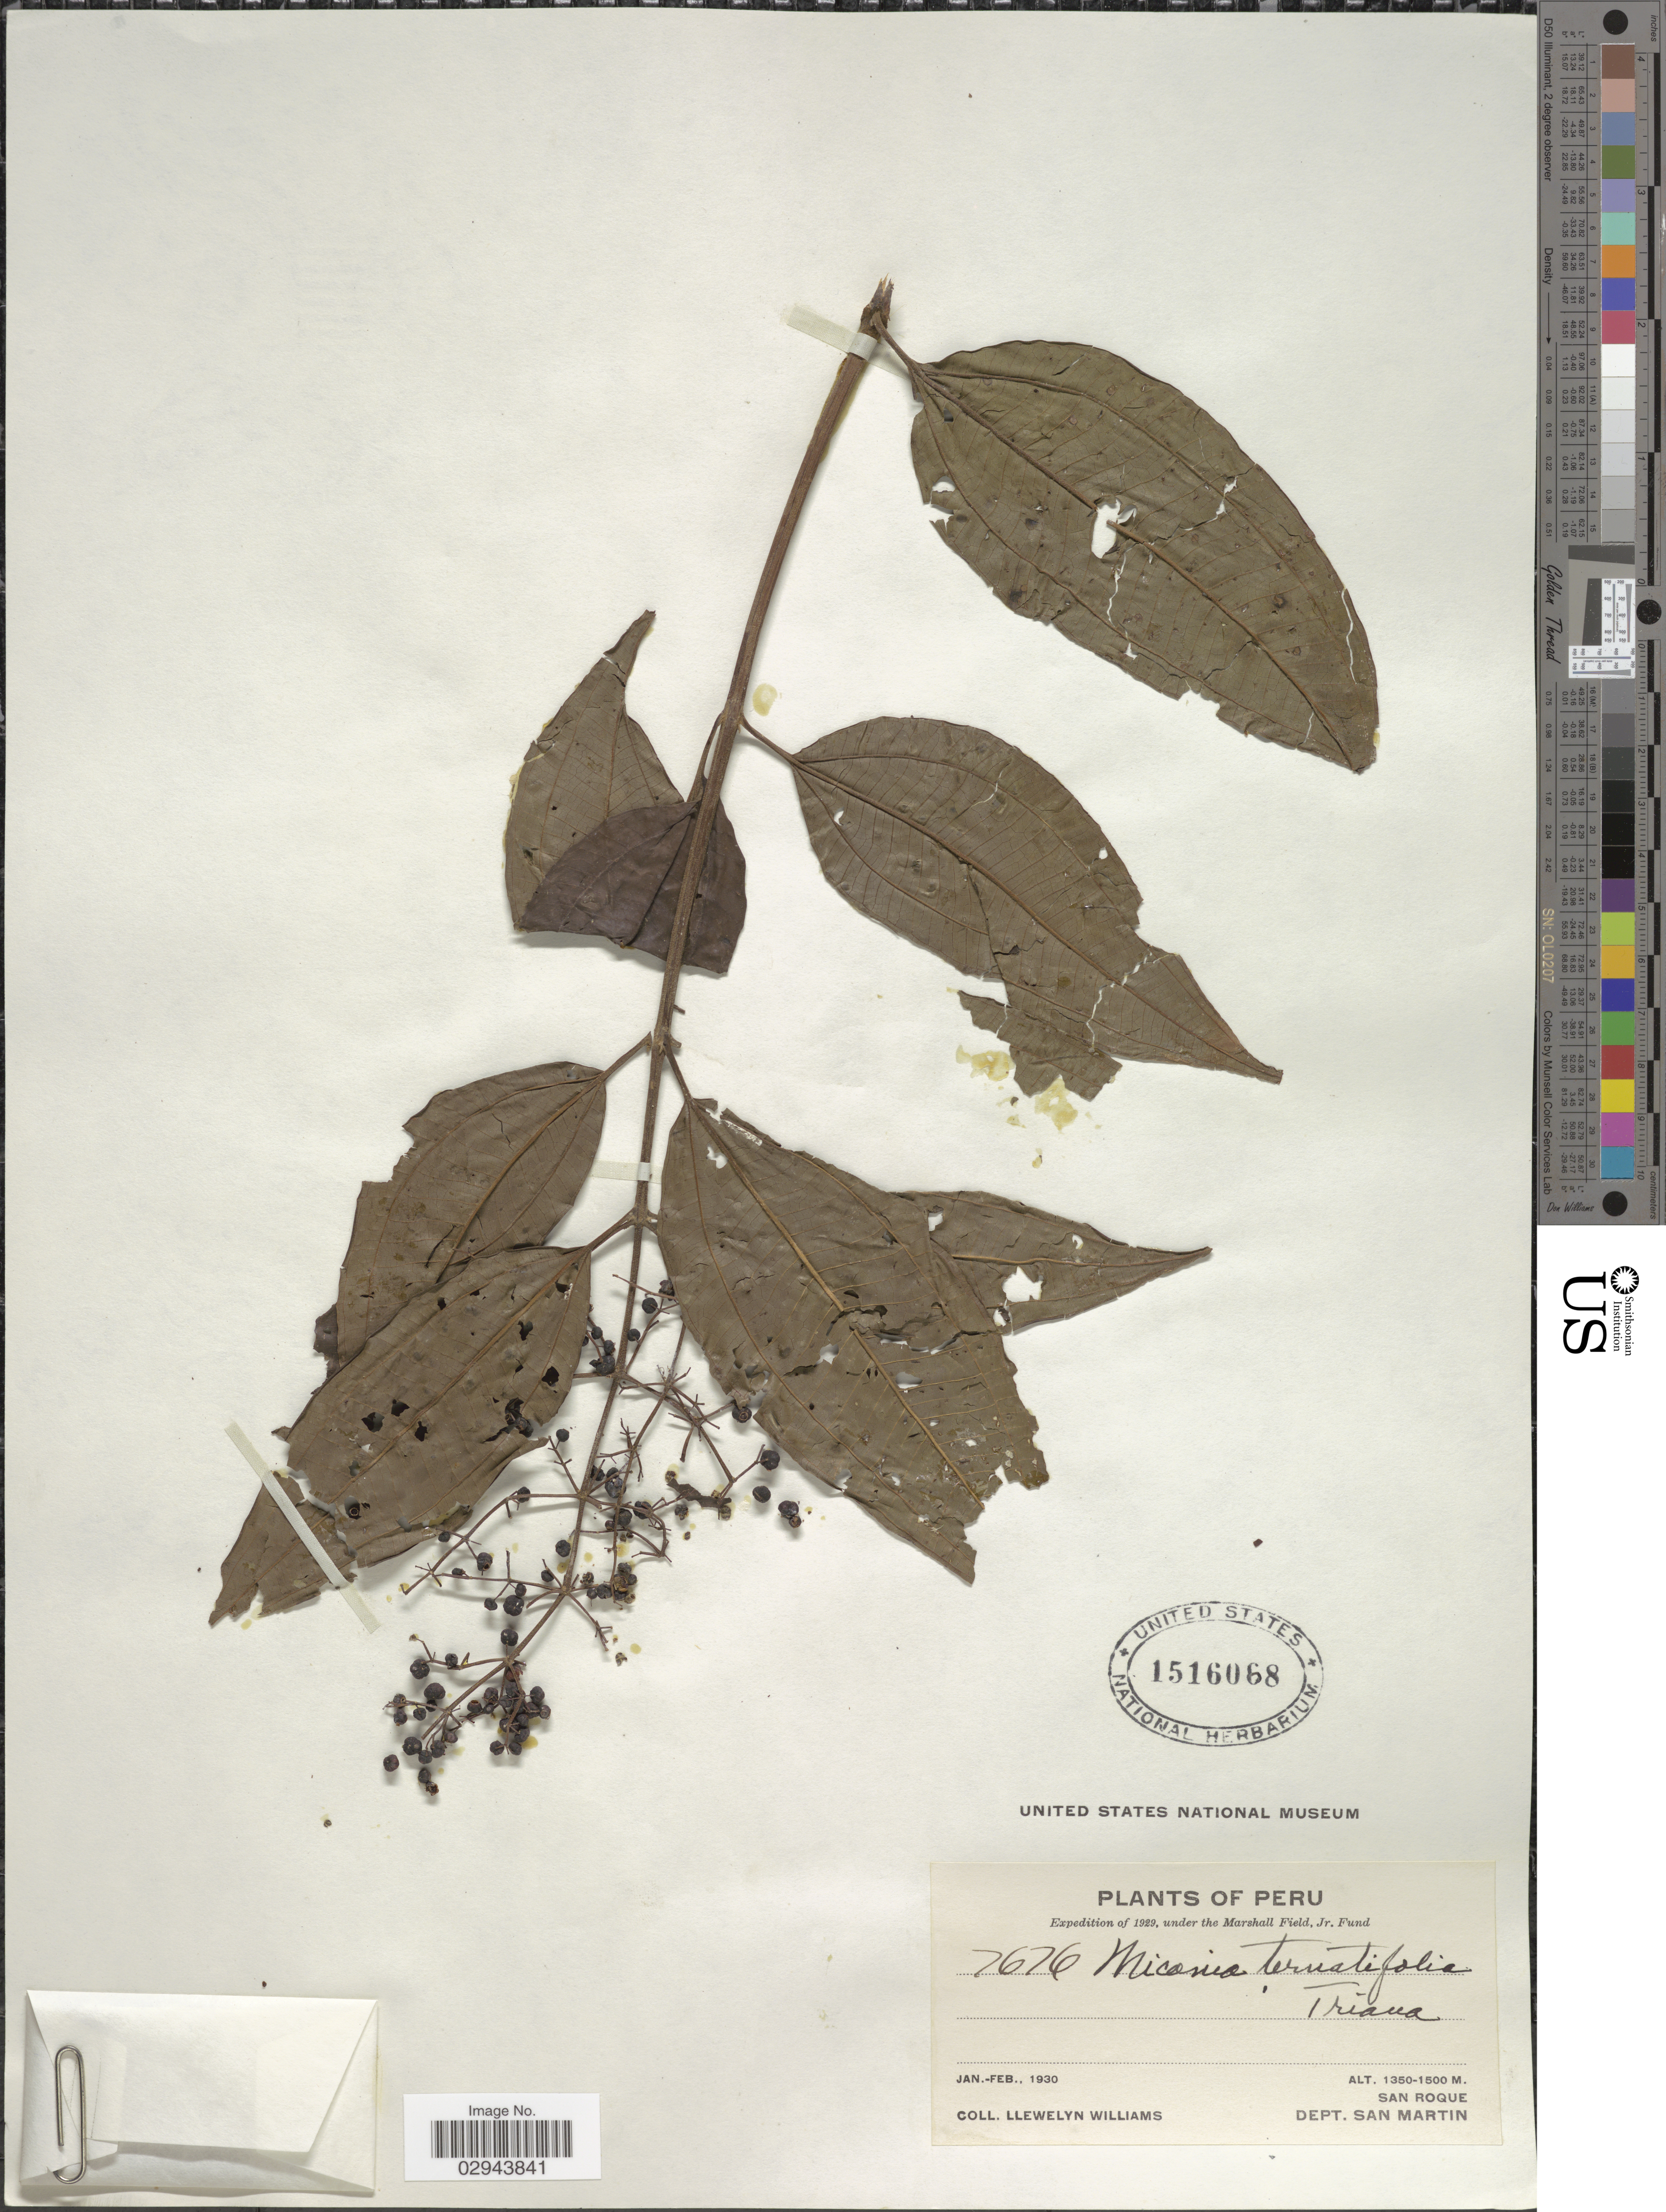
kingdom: Plantae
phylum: Tracheophyta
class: Magnoliopsida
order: Myrtales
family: Melastomataceae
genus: Miconia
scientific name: Miconia ternatifolia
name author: Triana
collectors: Ll. Williams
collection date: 1930-01/1930-02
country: Peru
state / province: San Martín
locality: San Roque. Dept. San Martin.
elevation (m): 1350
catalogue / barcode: US 1516068